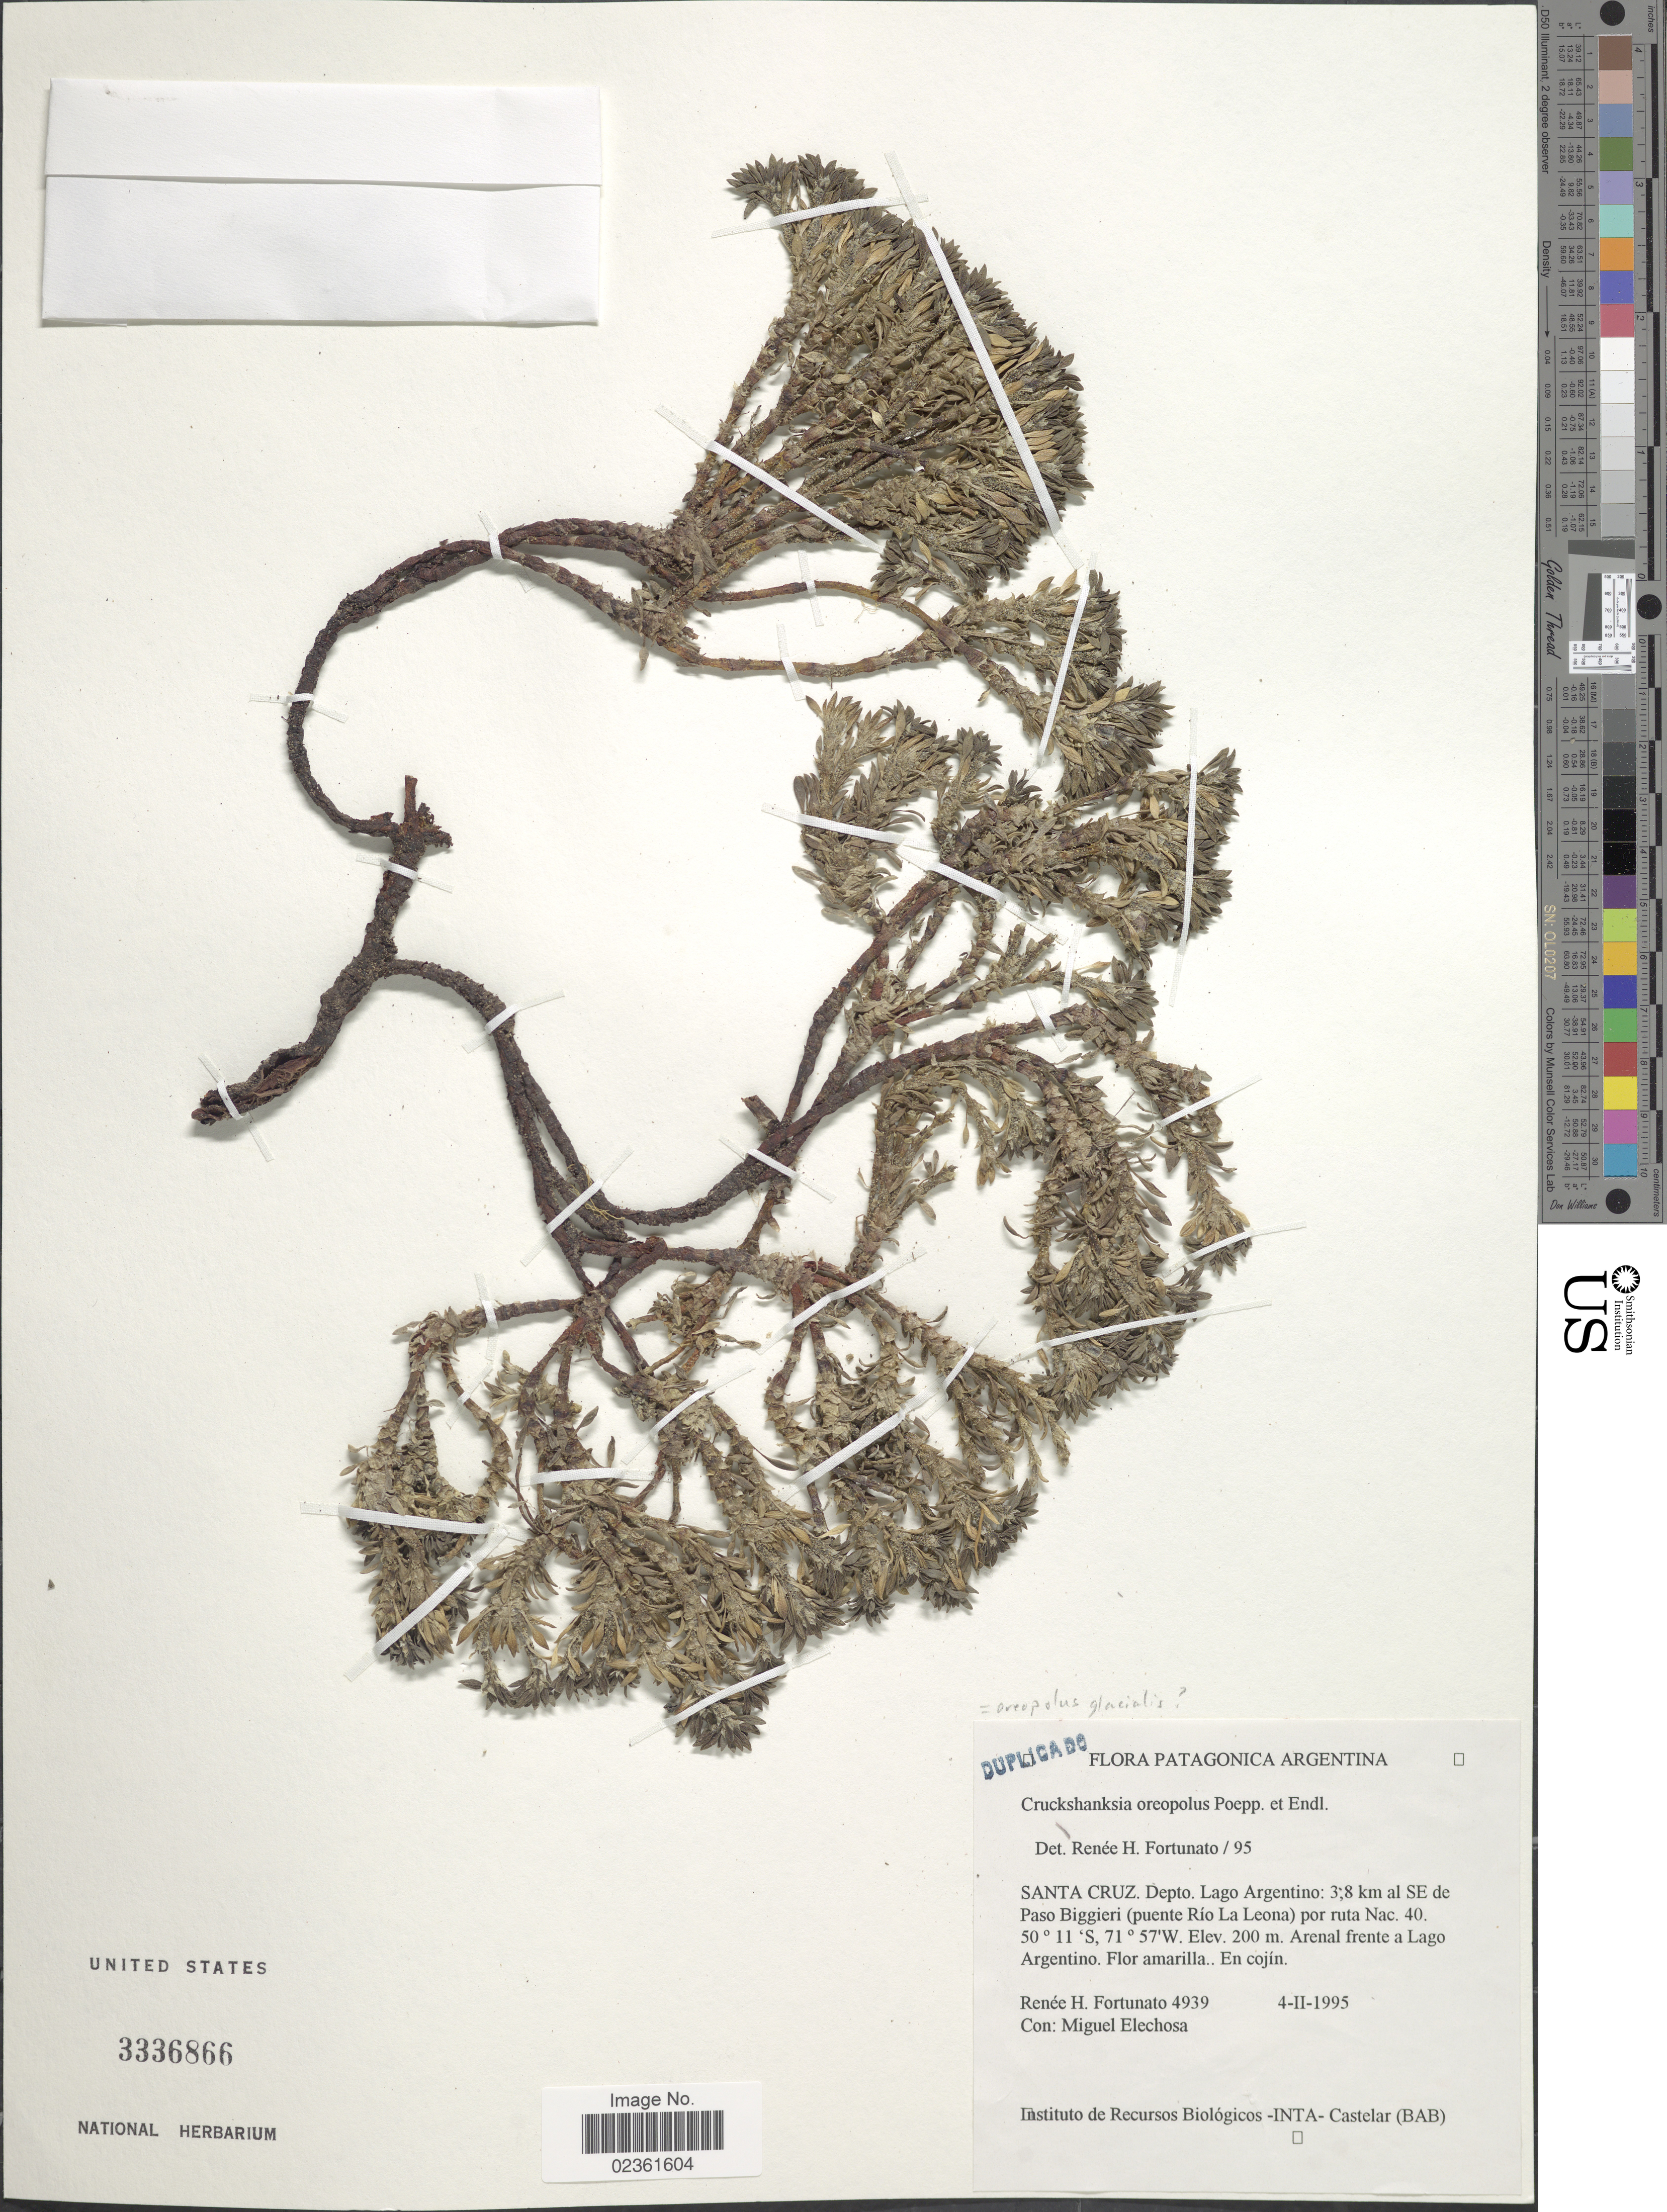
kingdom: Plantae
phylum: Tracheophyta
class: Magnoliopsida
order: Gentianales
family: Rubiaceae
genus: Oreopolus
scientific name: Oreopolus glacialis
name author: (Poepp.) Ricardi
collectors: R. H. Fortunato & M. Elechosa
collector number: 4939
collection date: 1995-02-04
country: Argentina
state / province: Santa Cruz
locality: Patagonica Argentina, Depto. Lago Argentino: 3;8 km al SE de Paso Biggieri (puente Rio La Leona) por ruta Nac. 40.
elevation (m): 200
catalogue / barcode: US 3336866